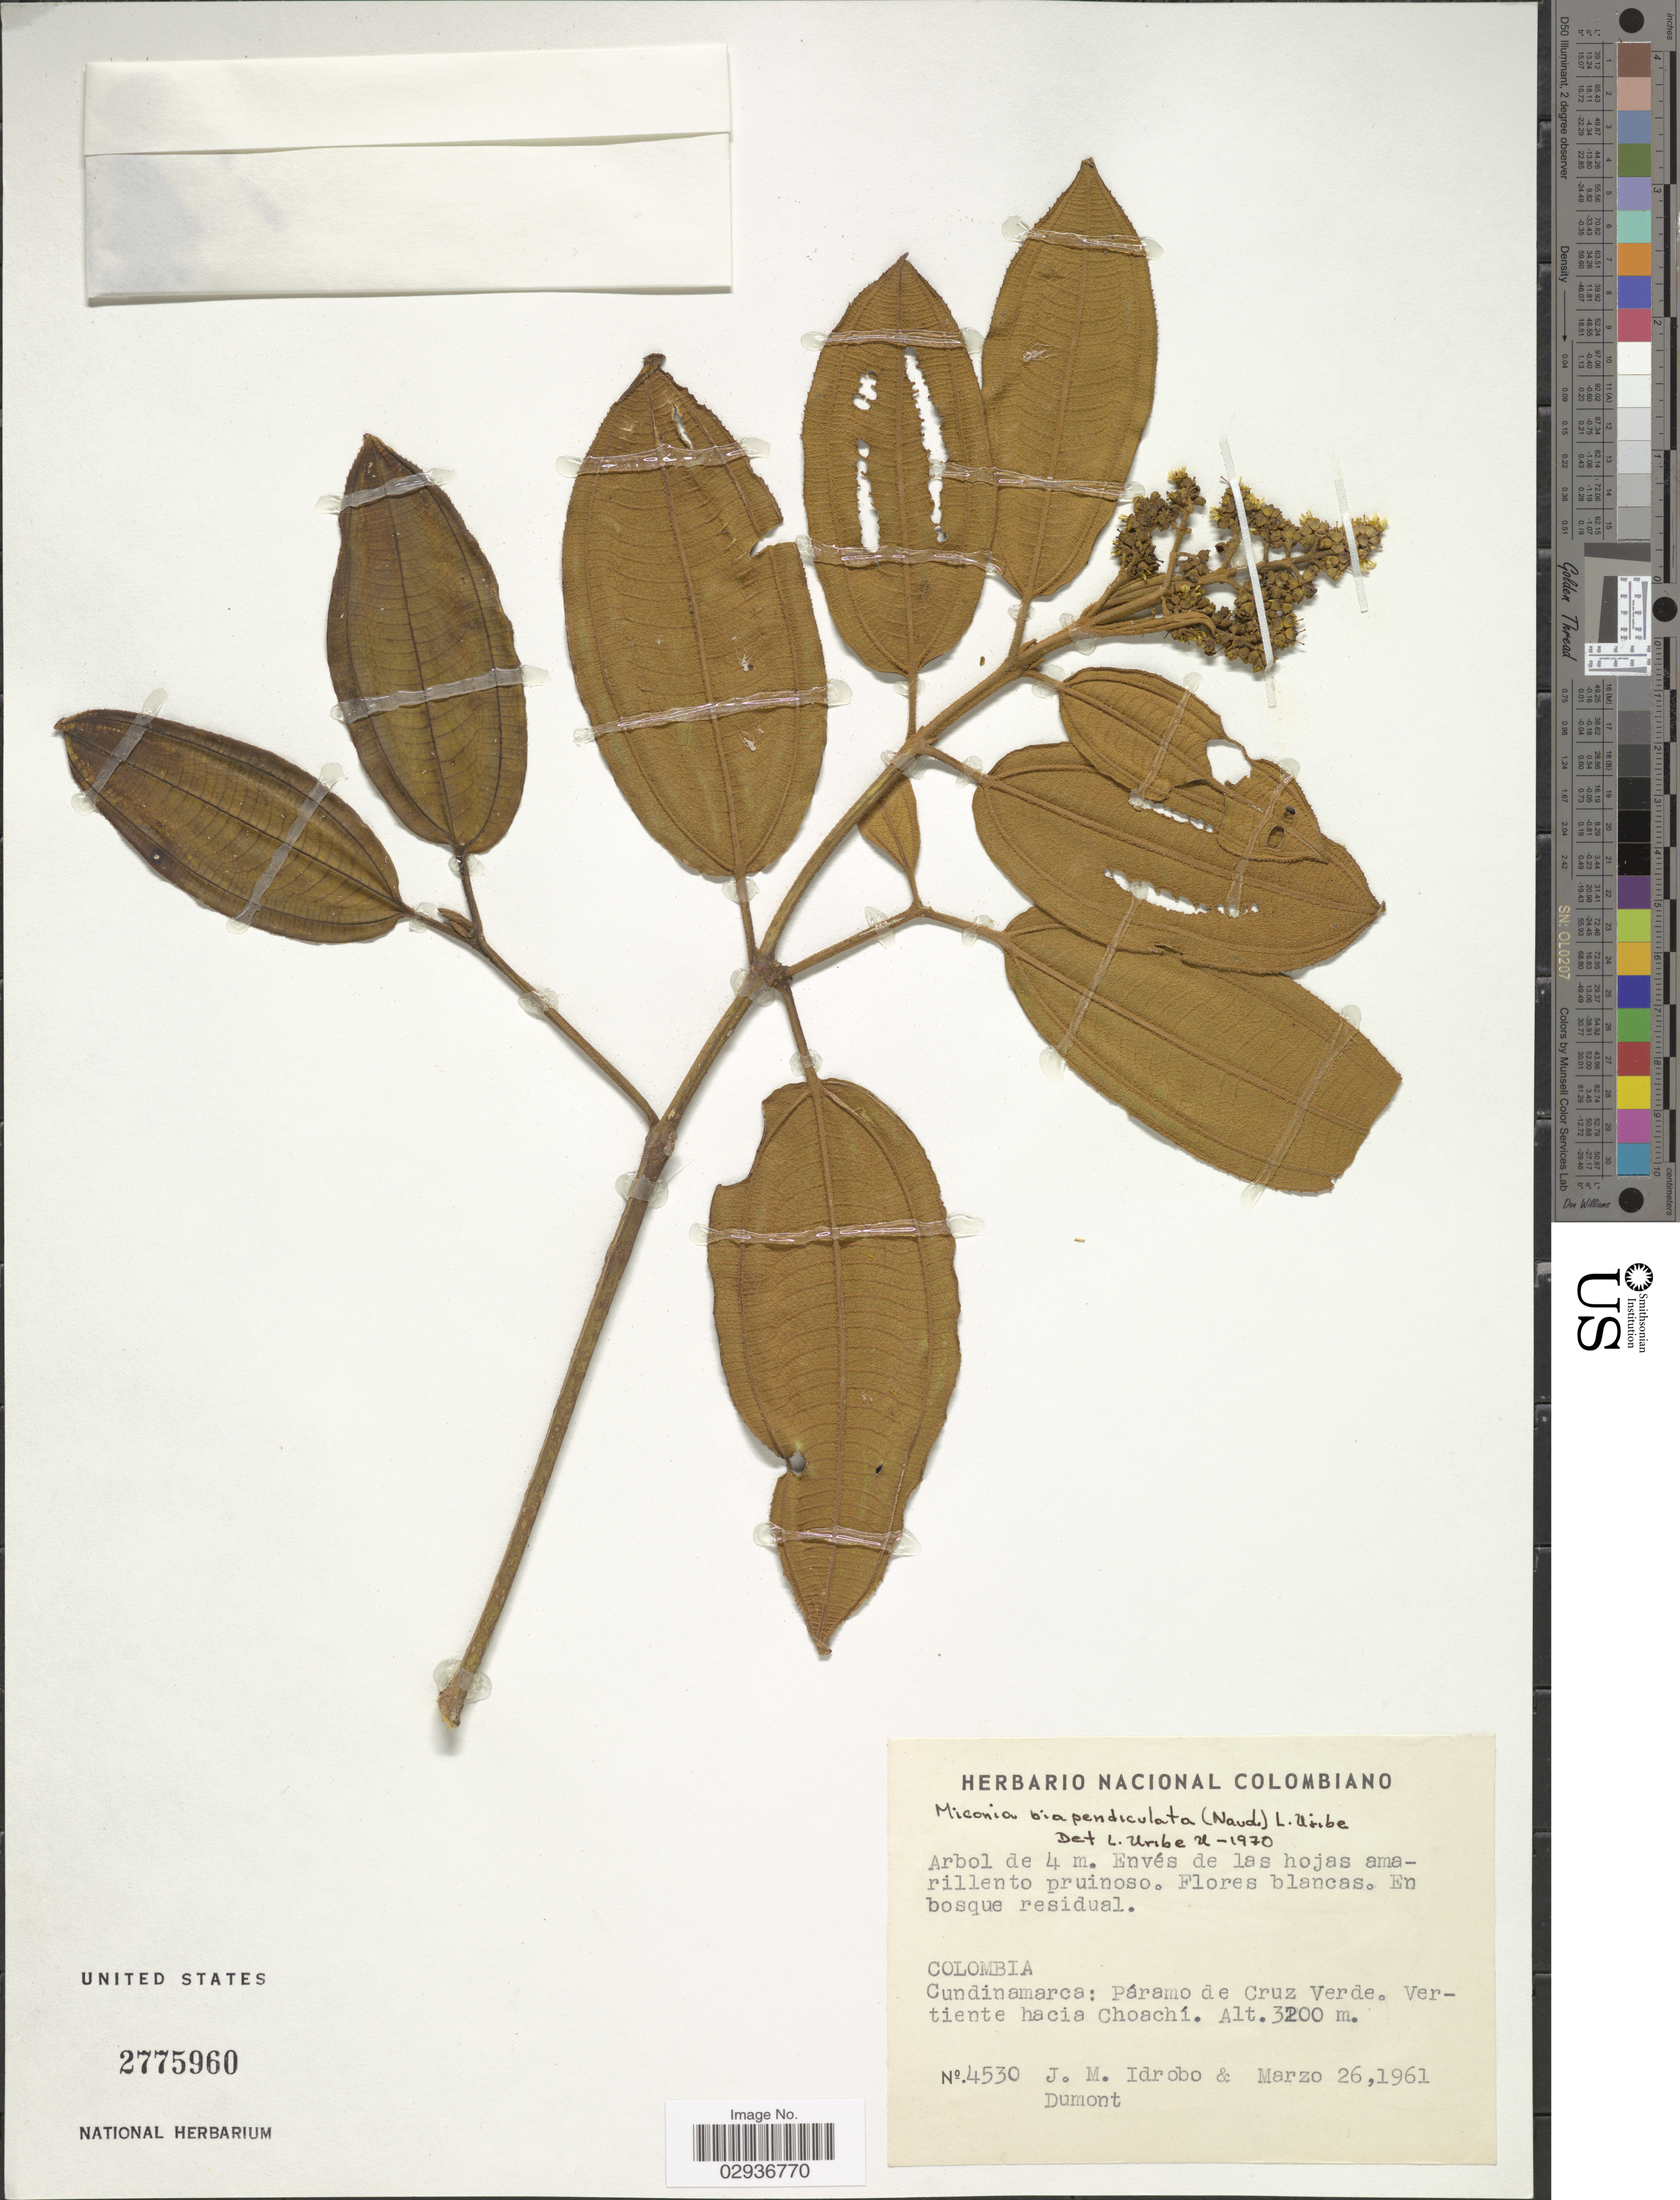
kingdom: Plantae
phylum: Tracheophyta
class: Magnoliopsida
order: Myrtales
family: Melastomataceae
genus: Miconia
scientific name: Miconia biappendiculata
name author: (Naudin) L. Uribe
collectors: J. M. Idrobo & Dumont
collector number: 4530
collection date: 1961-03-26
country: Colombia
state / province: Cundinamarca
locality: Páramo de Cruz Verde. Vertiente hacia Choachí.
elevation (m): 3200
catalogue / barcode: US 2775960